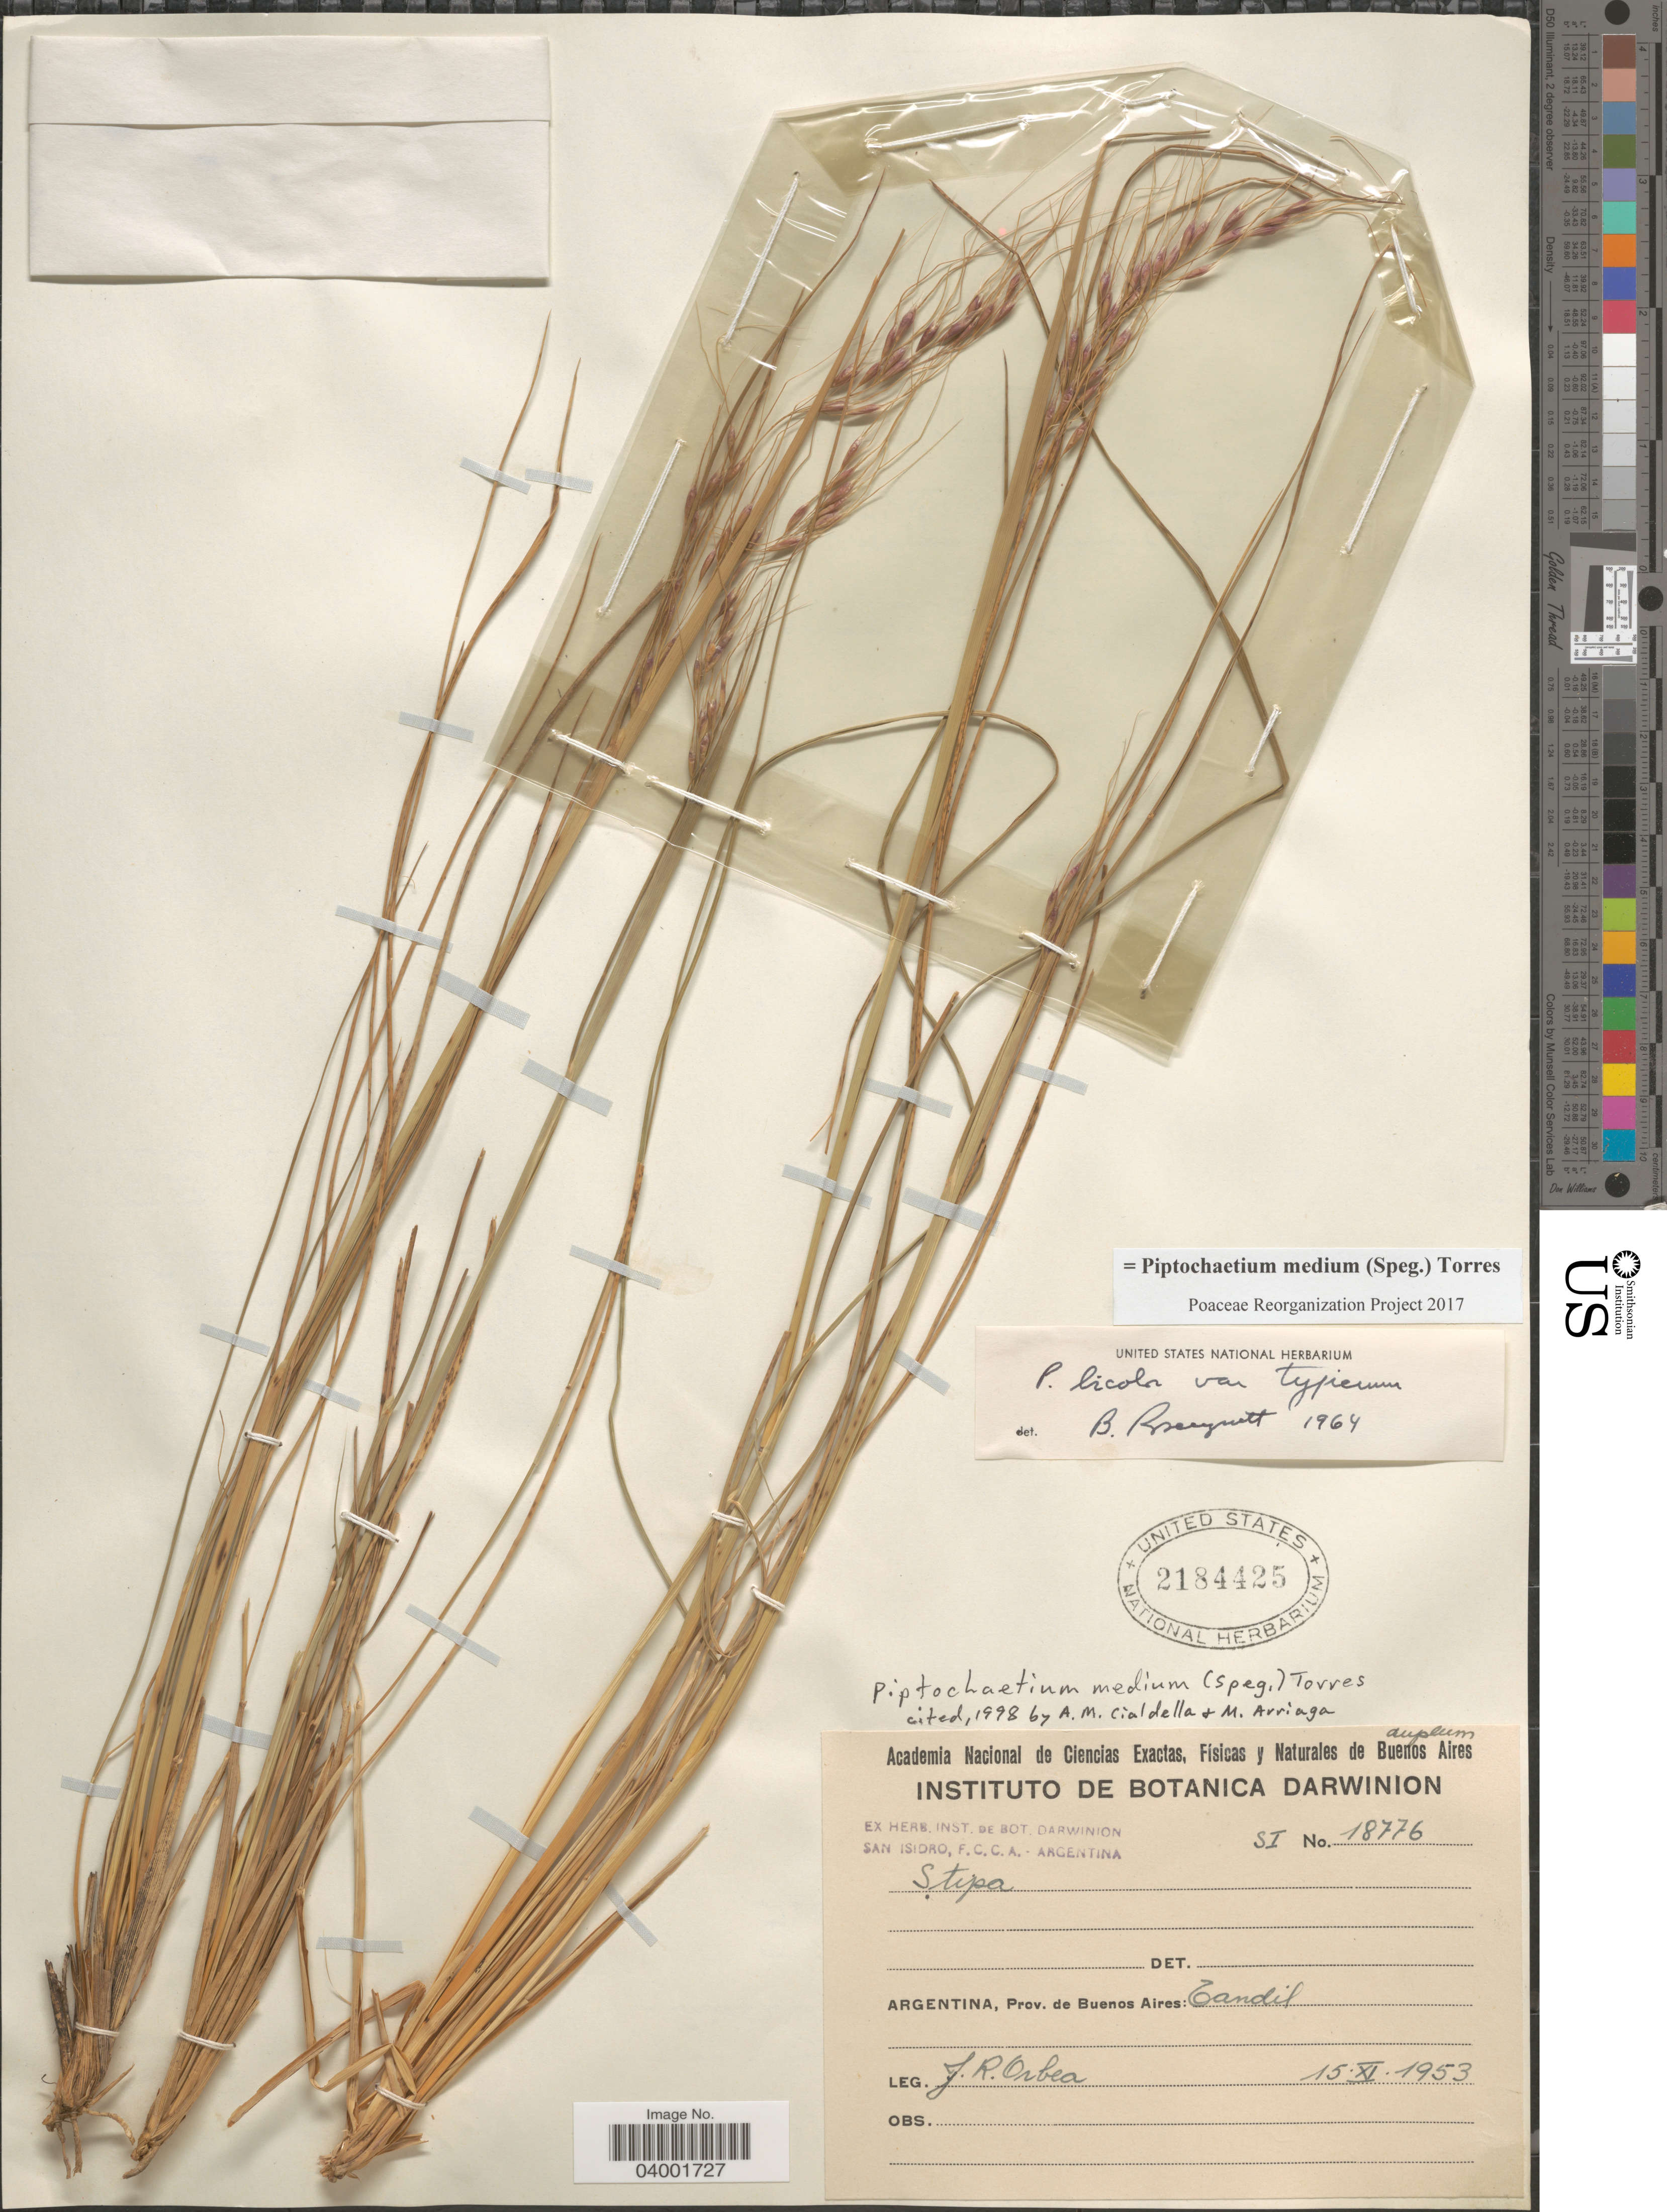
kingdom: Plantae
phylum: Tracheophyta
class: Liliopsida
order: Poales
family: Poaceae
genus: Piptochaetium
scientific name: Piptochaetium medium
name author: (Speg.) Torres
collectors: J. Orbea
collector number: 18776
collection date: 1953-11-15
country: Argentina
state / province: Buenos Aires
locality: Tandil.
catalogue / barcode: US 2184425